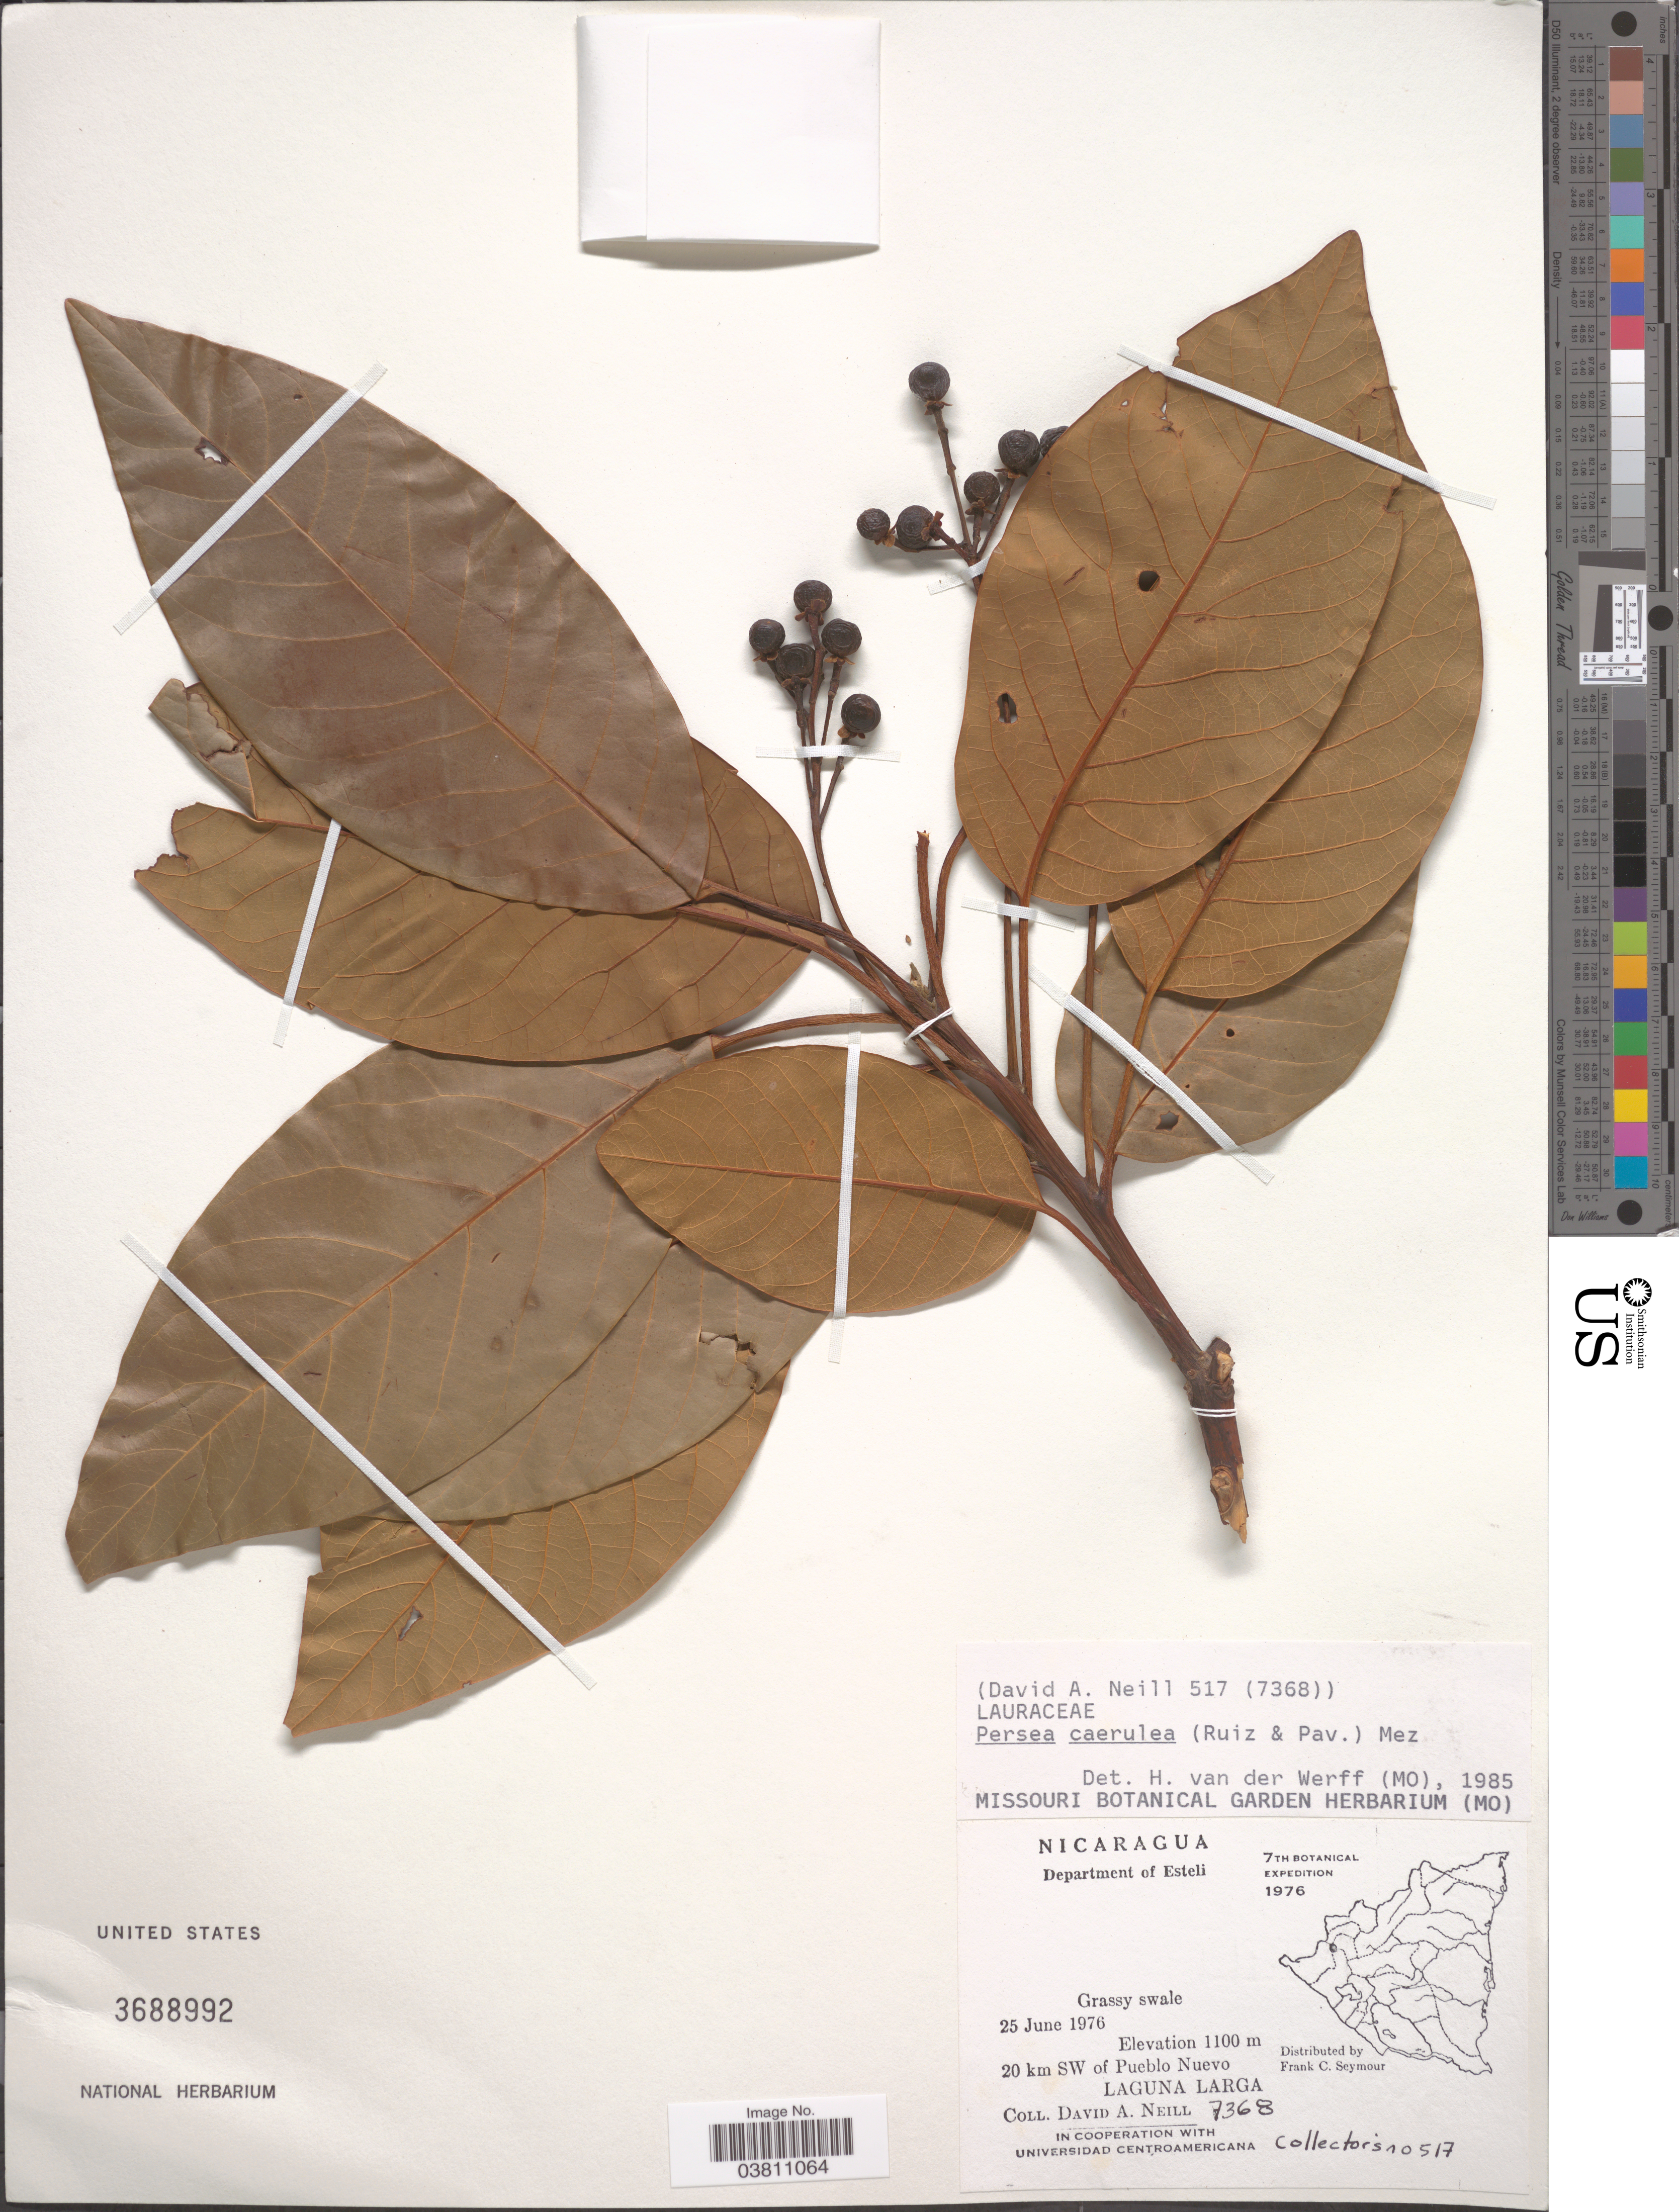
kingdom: Plantae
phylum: Tracheophyta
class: Magnoliopsida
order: Laurales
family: Lauraceae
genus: Persea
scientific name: Persea caerulea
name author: (Ruiz & Pav.) Mez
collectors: D. A. Neill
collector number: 7368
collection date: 1976-06-25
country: Nicaragua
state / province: Esteli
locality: Department of Esteli. 20 km SW of Pueblo Nuevo. Laguna Larga.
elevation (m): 1100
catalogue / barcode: US 3688992